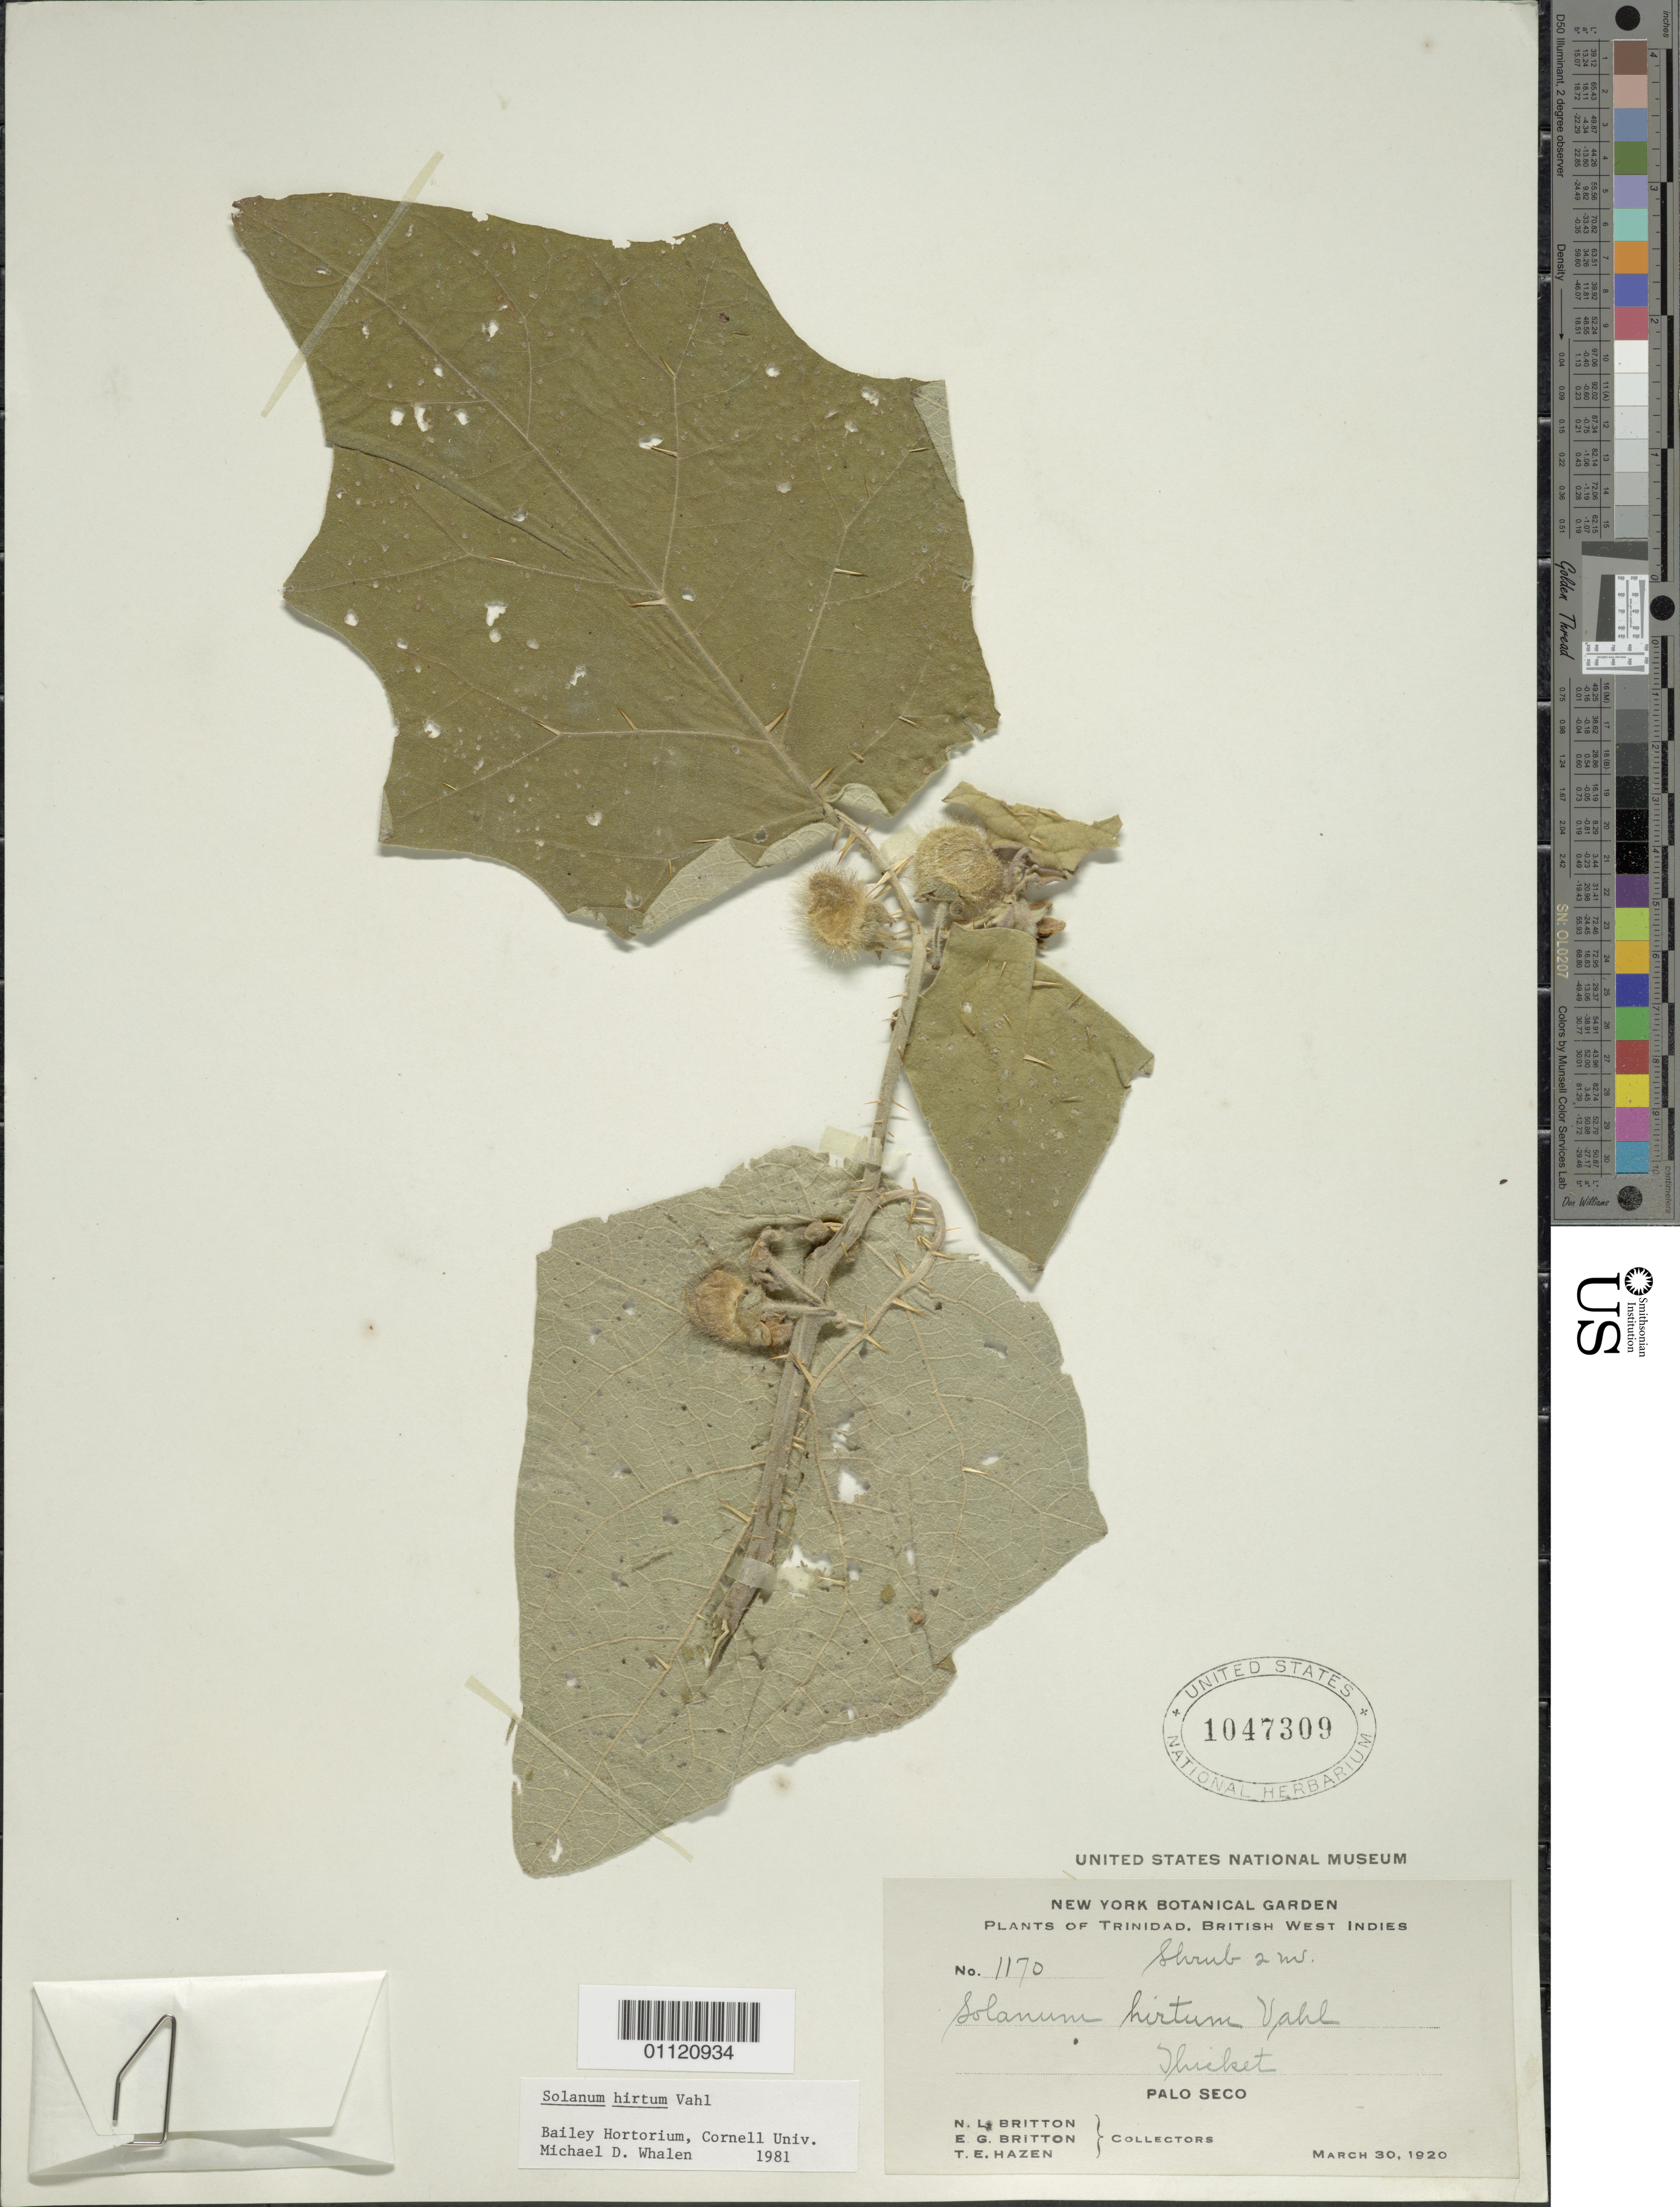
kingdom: Plantae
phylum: Tracheophyta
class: Magnoliopsida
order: Solanales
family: Solanaceae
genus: Solanum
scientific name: Solanum hirtum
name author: Vahl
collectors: N. Britton, E. G. Britton & T. E. Hazen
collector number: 1170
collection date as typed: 30 Mar 1920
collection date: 1920-03-30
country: Trinidad and Tobago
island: Trinidad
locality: Palo Seco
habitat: thicket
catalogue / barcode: US 1170